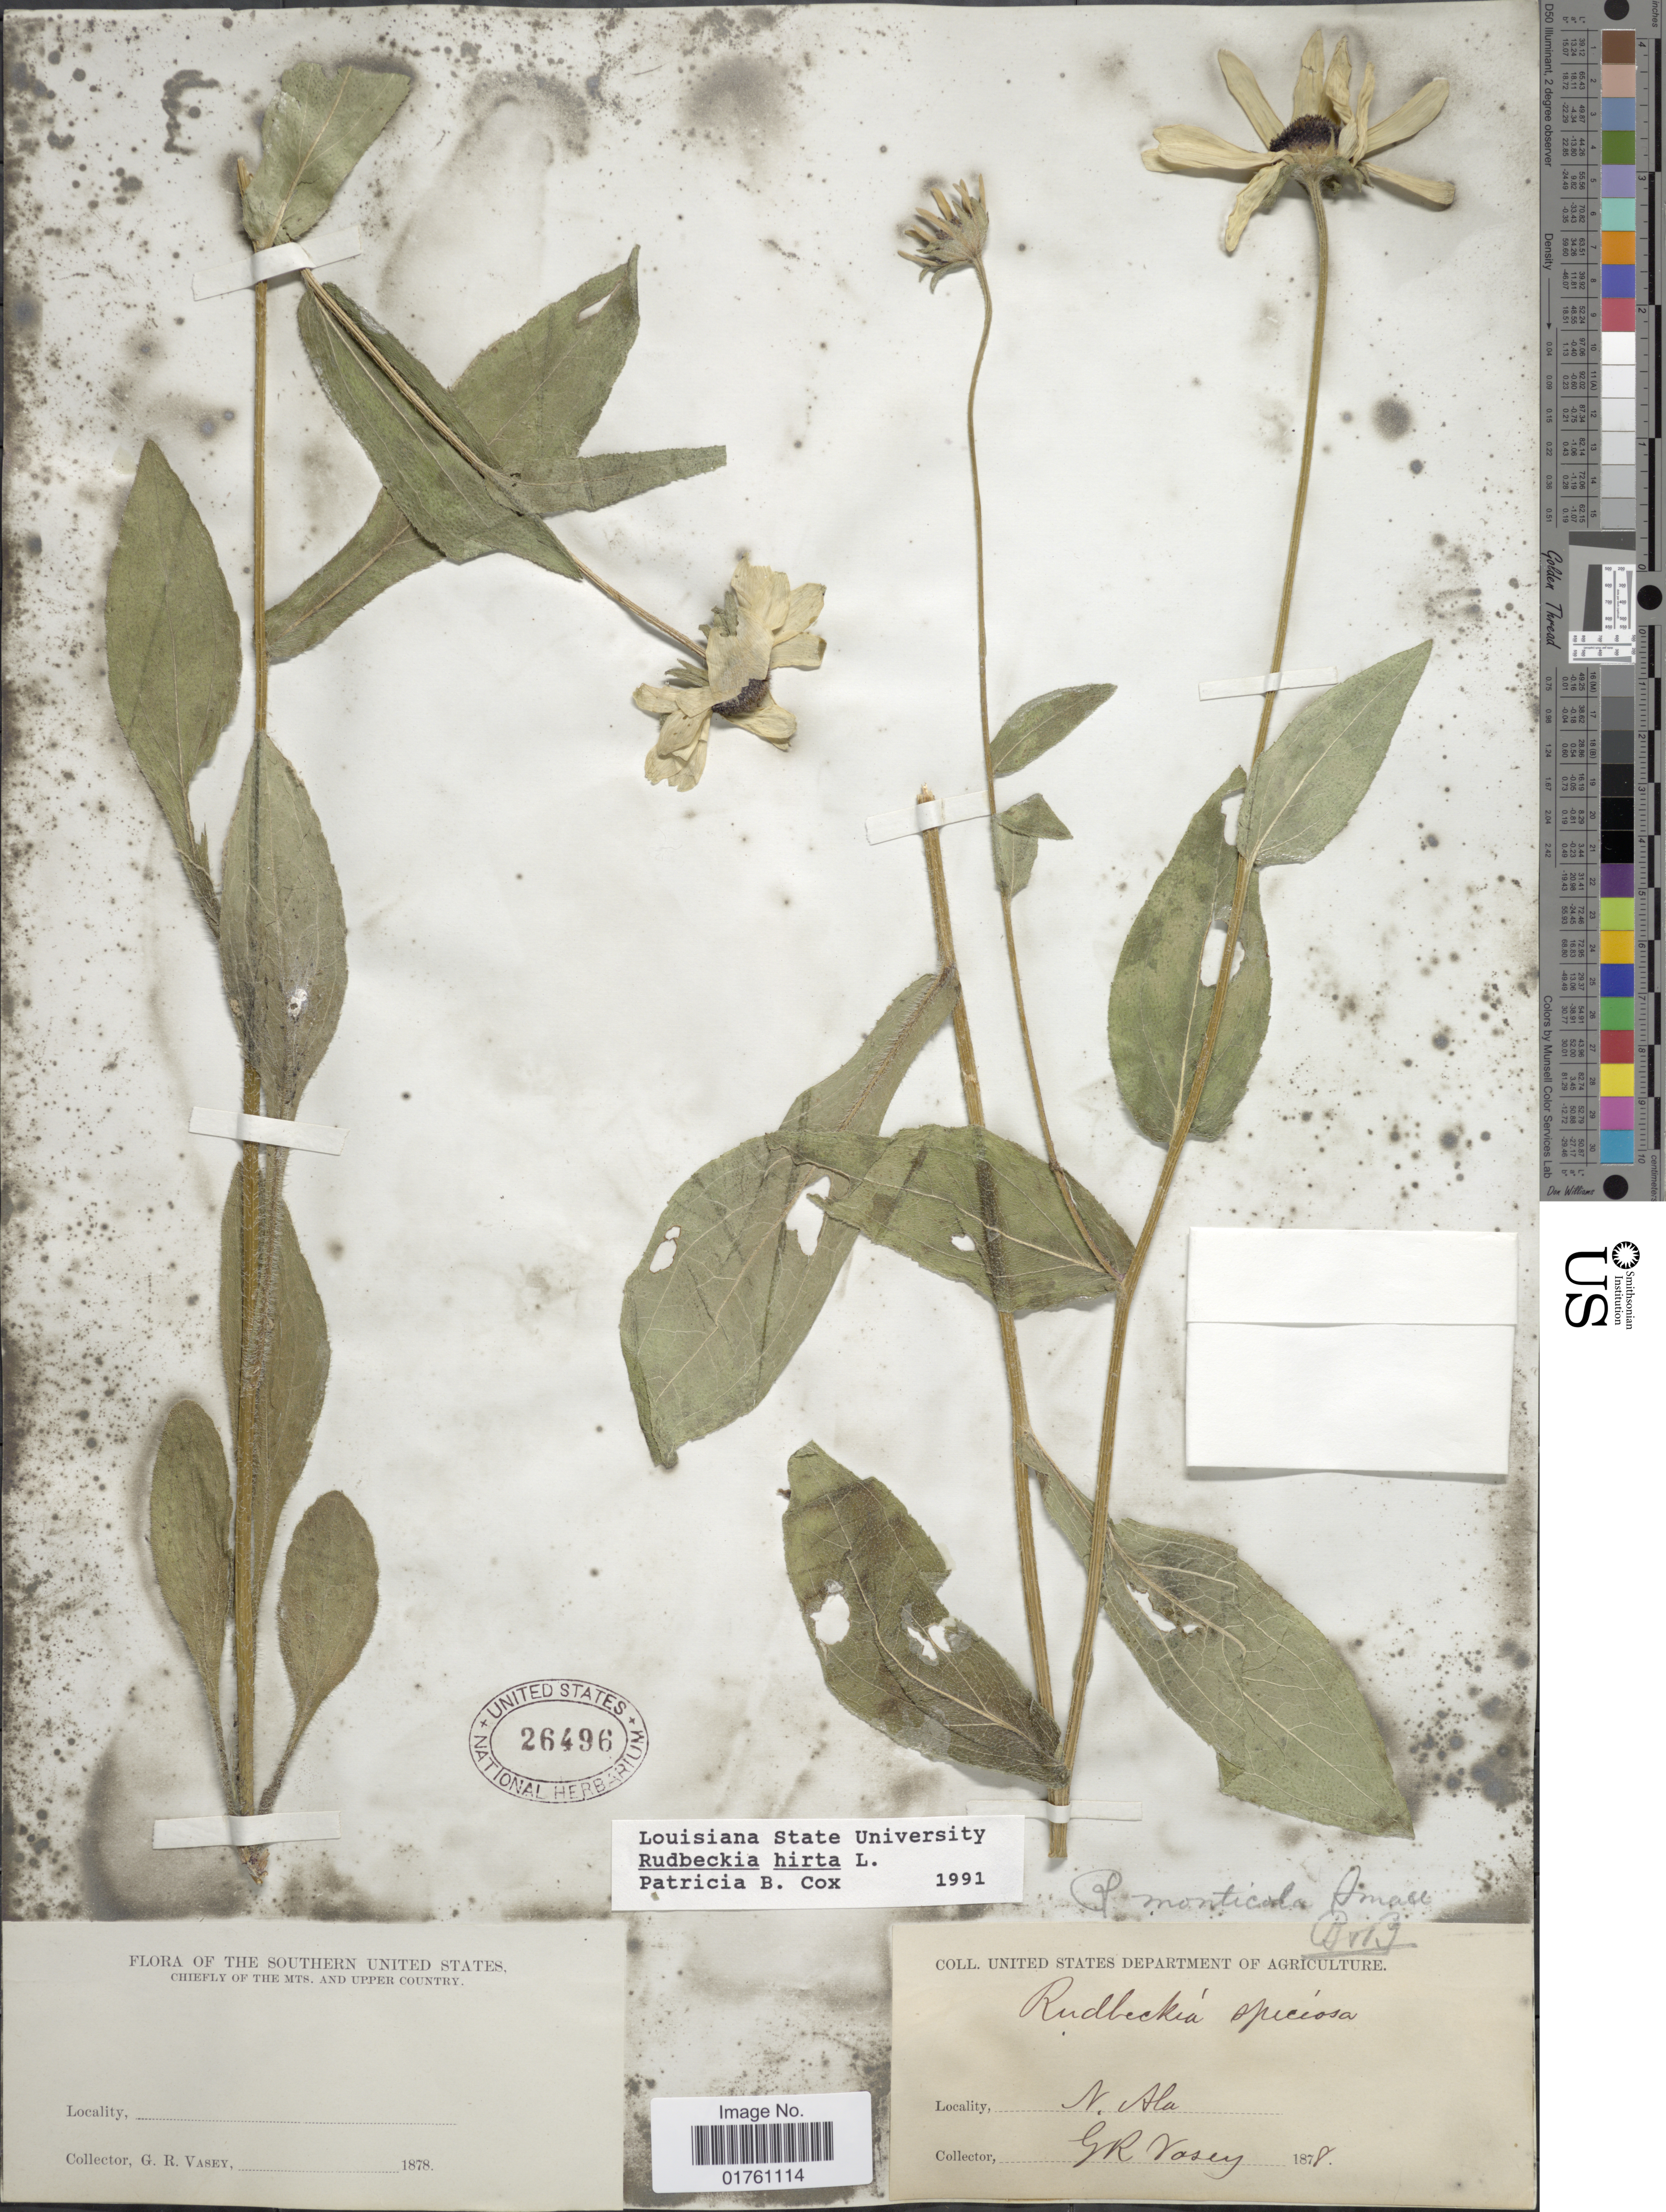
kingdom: Plantae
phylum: Tracheophyta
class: Magnoliopsida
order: Asterales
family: Asteraceae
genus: Rudbeckia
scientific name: Rudbeckia hirta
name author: L.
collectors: G. R. Vasey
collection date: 1878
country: United States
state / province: Alabama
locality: N. Ala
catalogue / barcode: US 26496